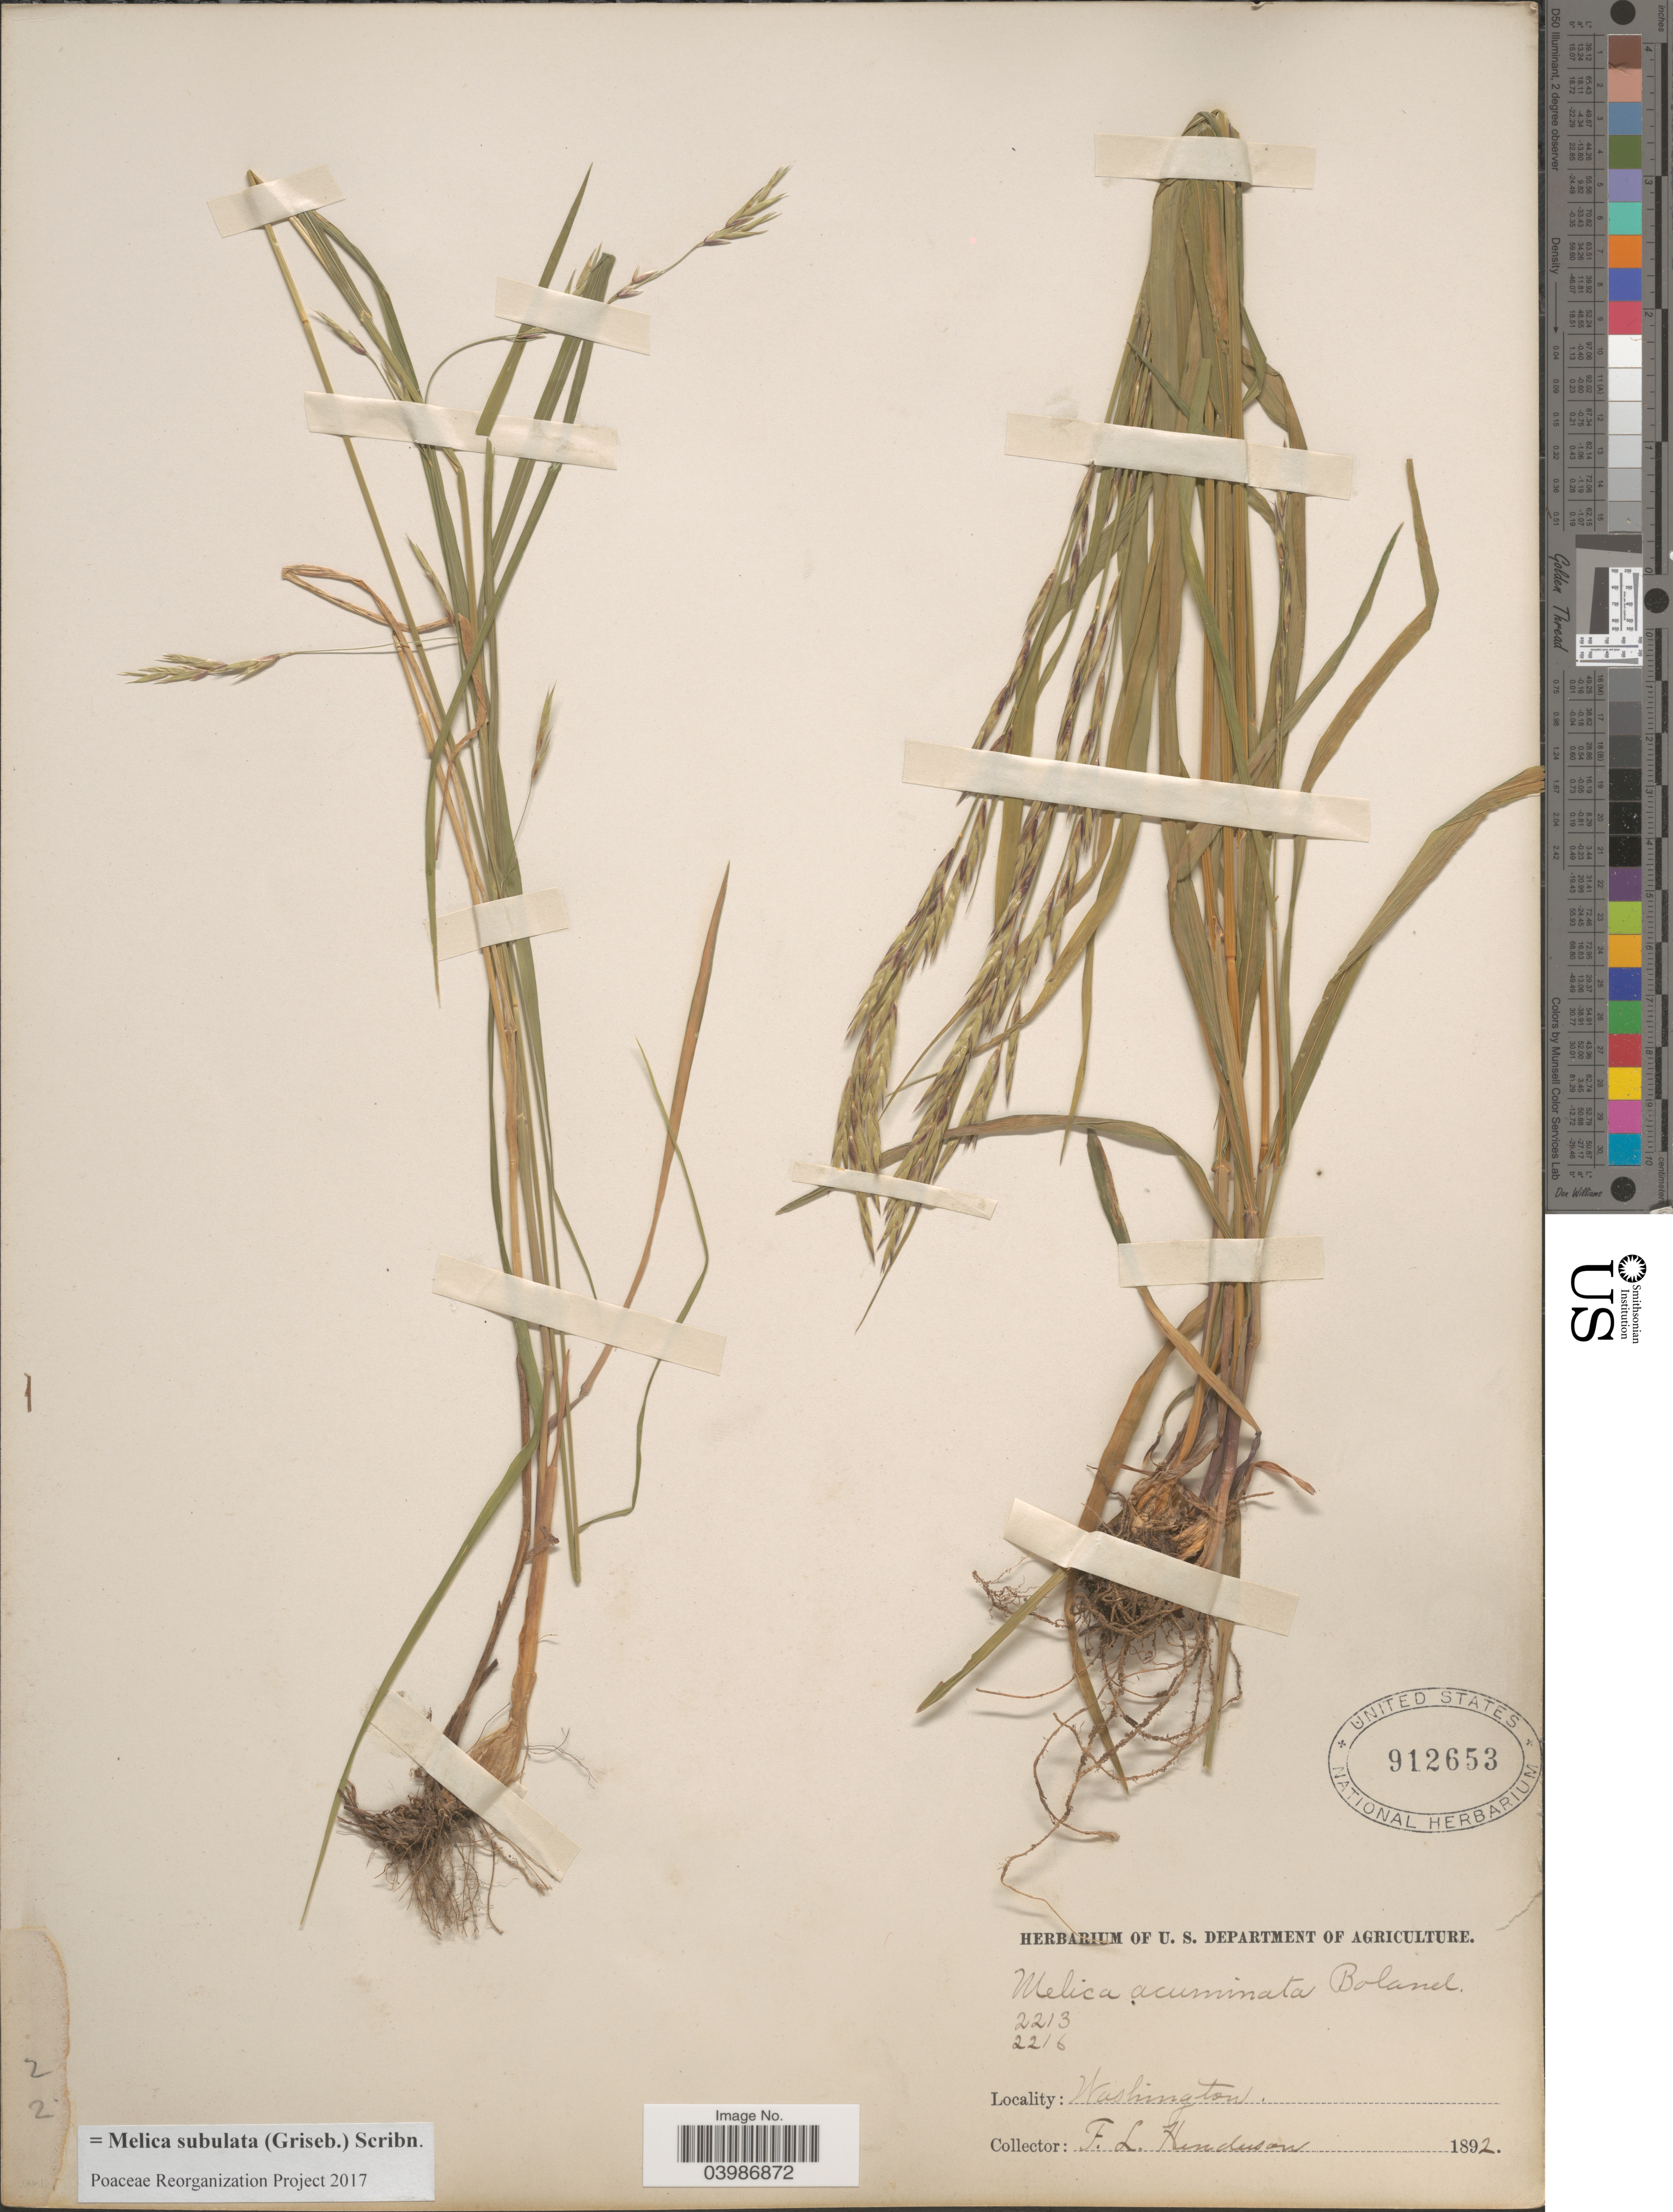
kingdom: Plantae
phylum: Tracheophyta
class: Liliopsida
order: Poales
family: Poaceae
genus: Melica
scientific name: Melica subulata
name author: (Griseb.) Scribn.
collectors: F. Henderson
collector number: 2213/2216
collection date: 1892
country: United States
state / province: Washington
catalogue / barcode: US 912653